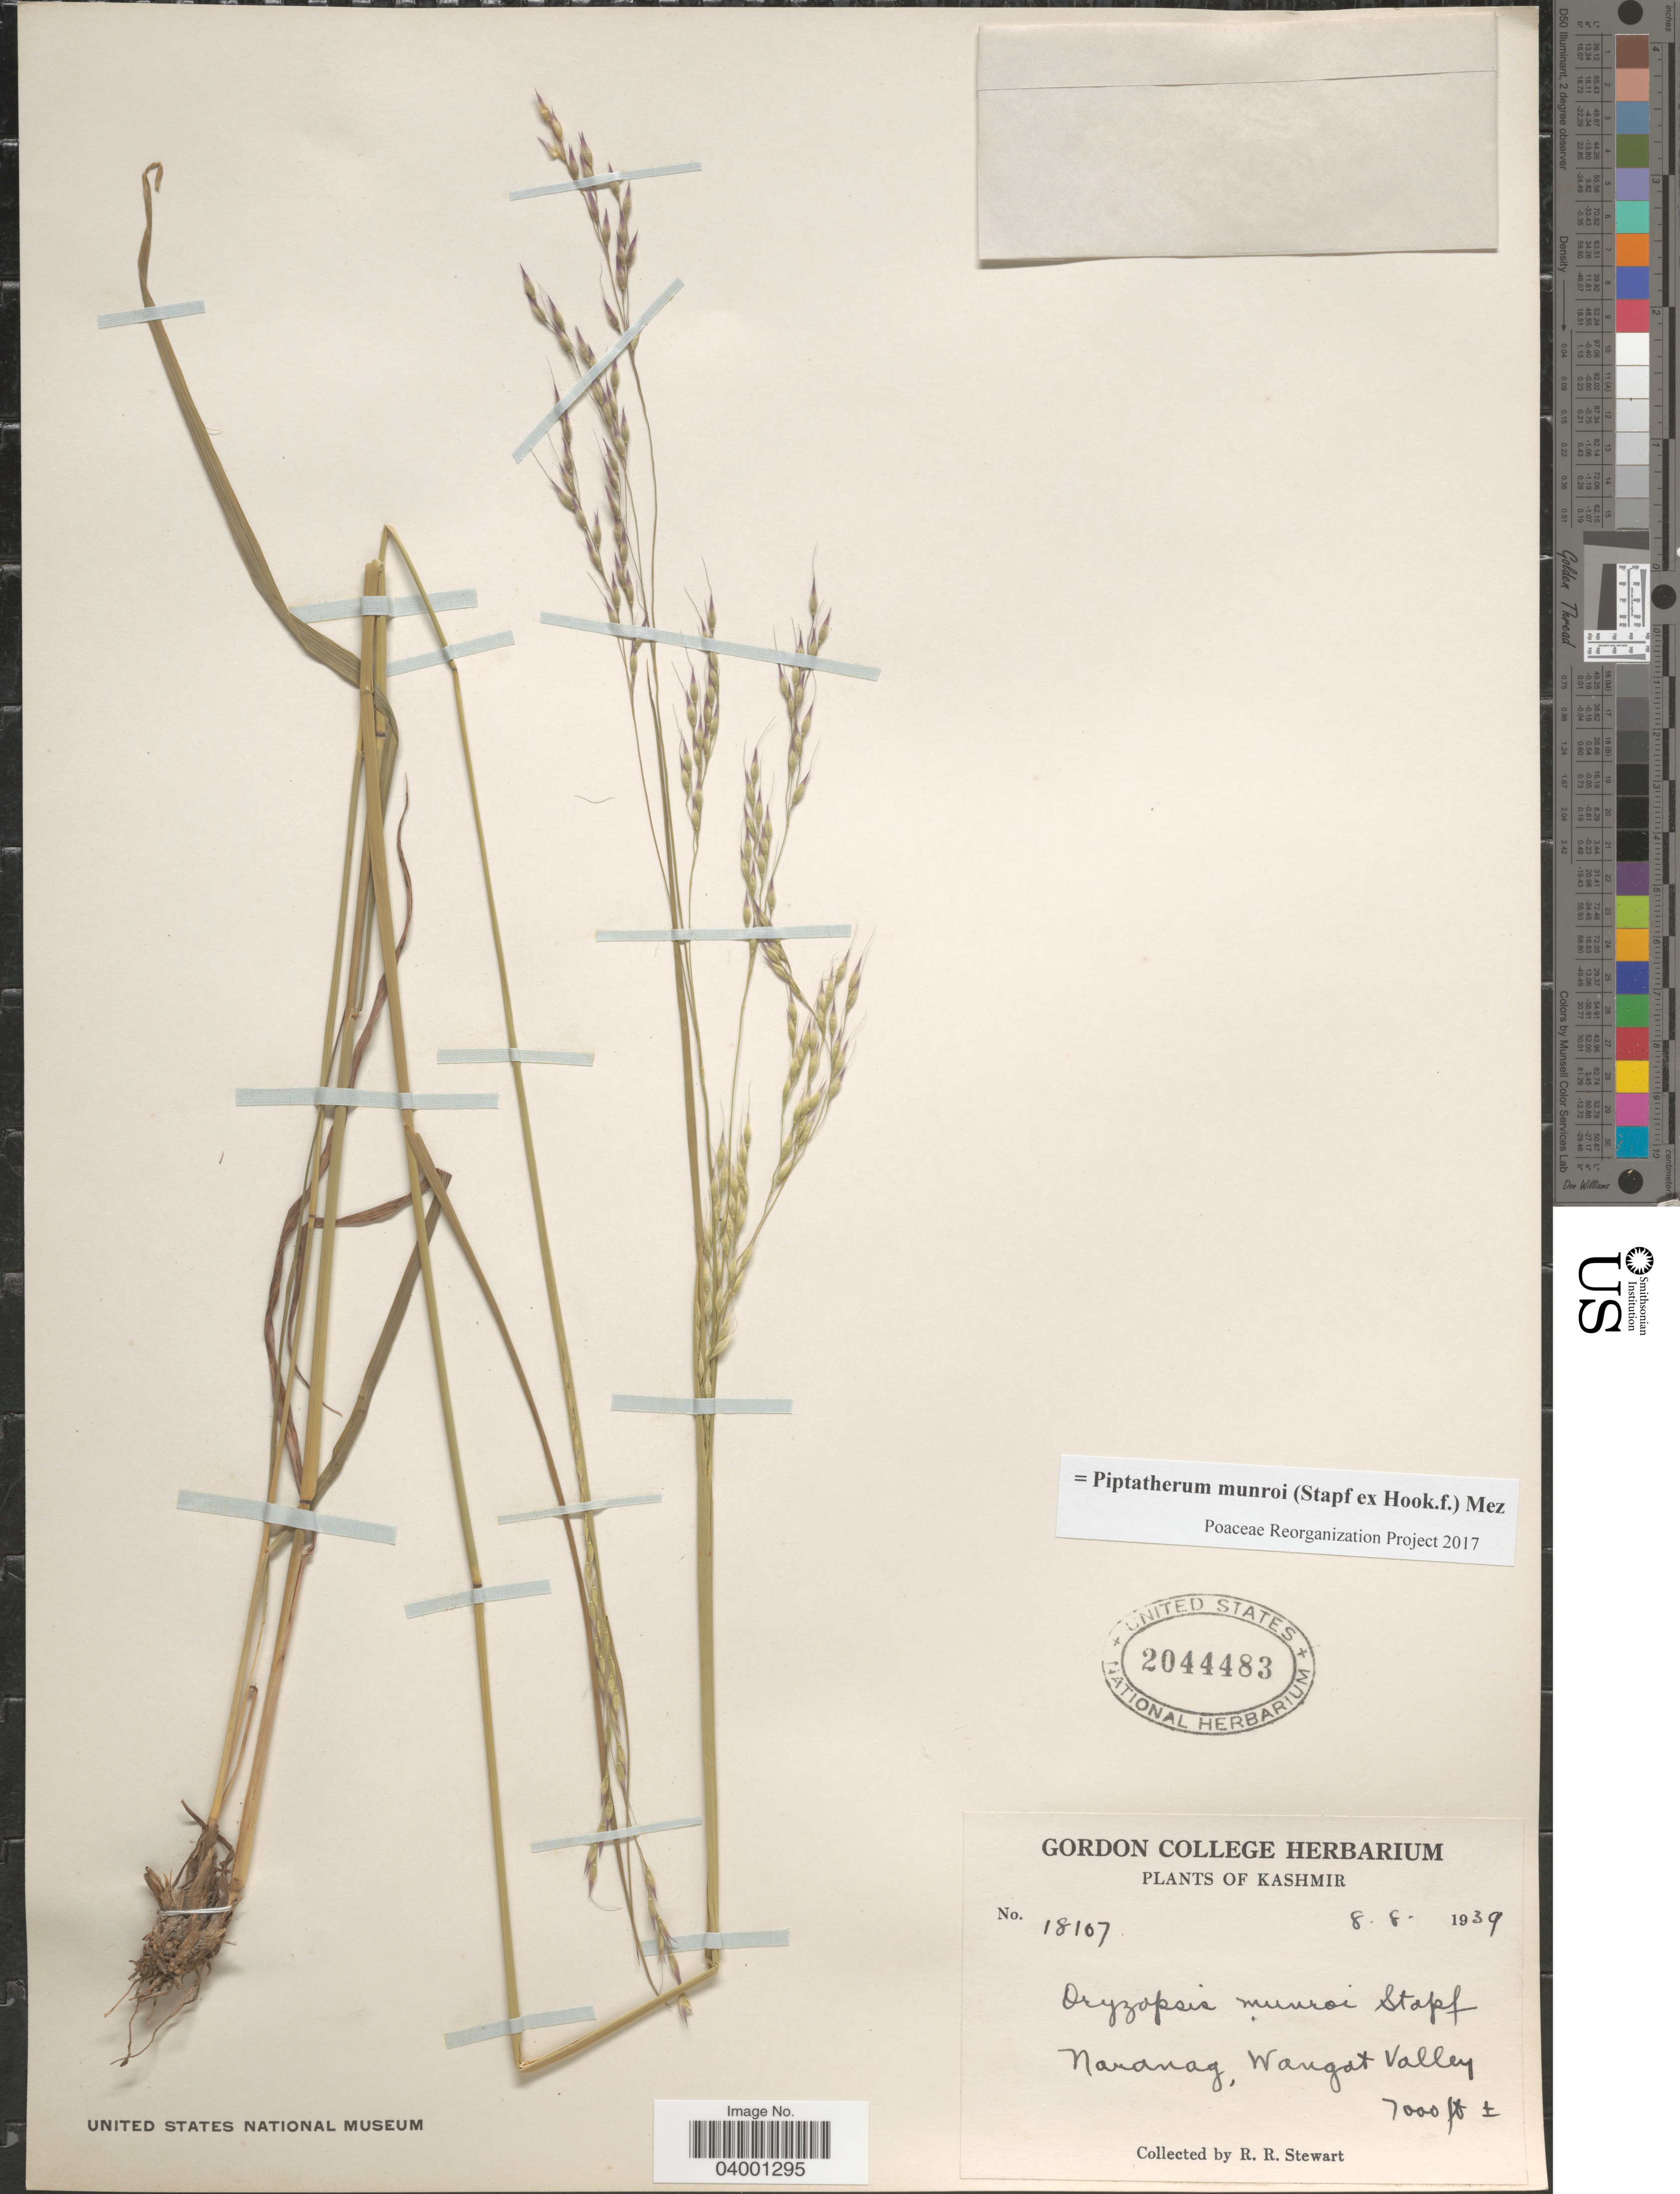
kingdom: Plantae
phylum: Tracheophyta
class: Liliopsida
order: Poales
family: Poaceae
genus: Piptatherum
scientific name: Piptatherum munroi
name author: (Stapf) Mez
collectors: R. Stewart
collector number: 18107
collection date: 1939-08-08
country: India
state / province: Jammu and Kashmir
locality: Kashmir. Naranag, Wangat Valley.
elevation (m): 2134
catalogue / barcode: US 2044483